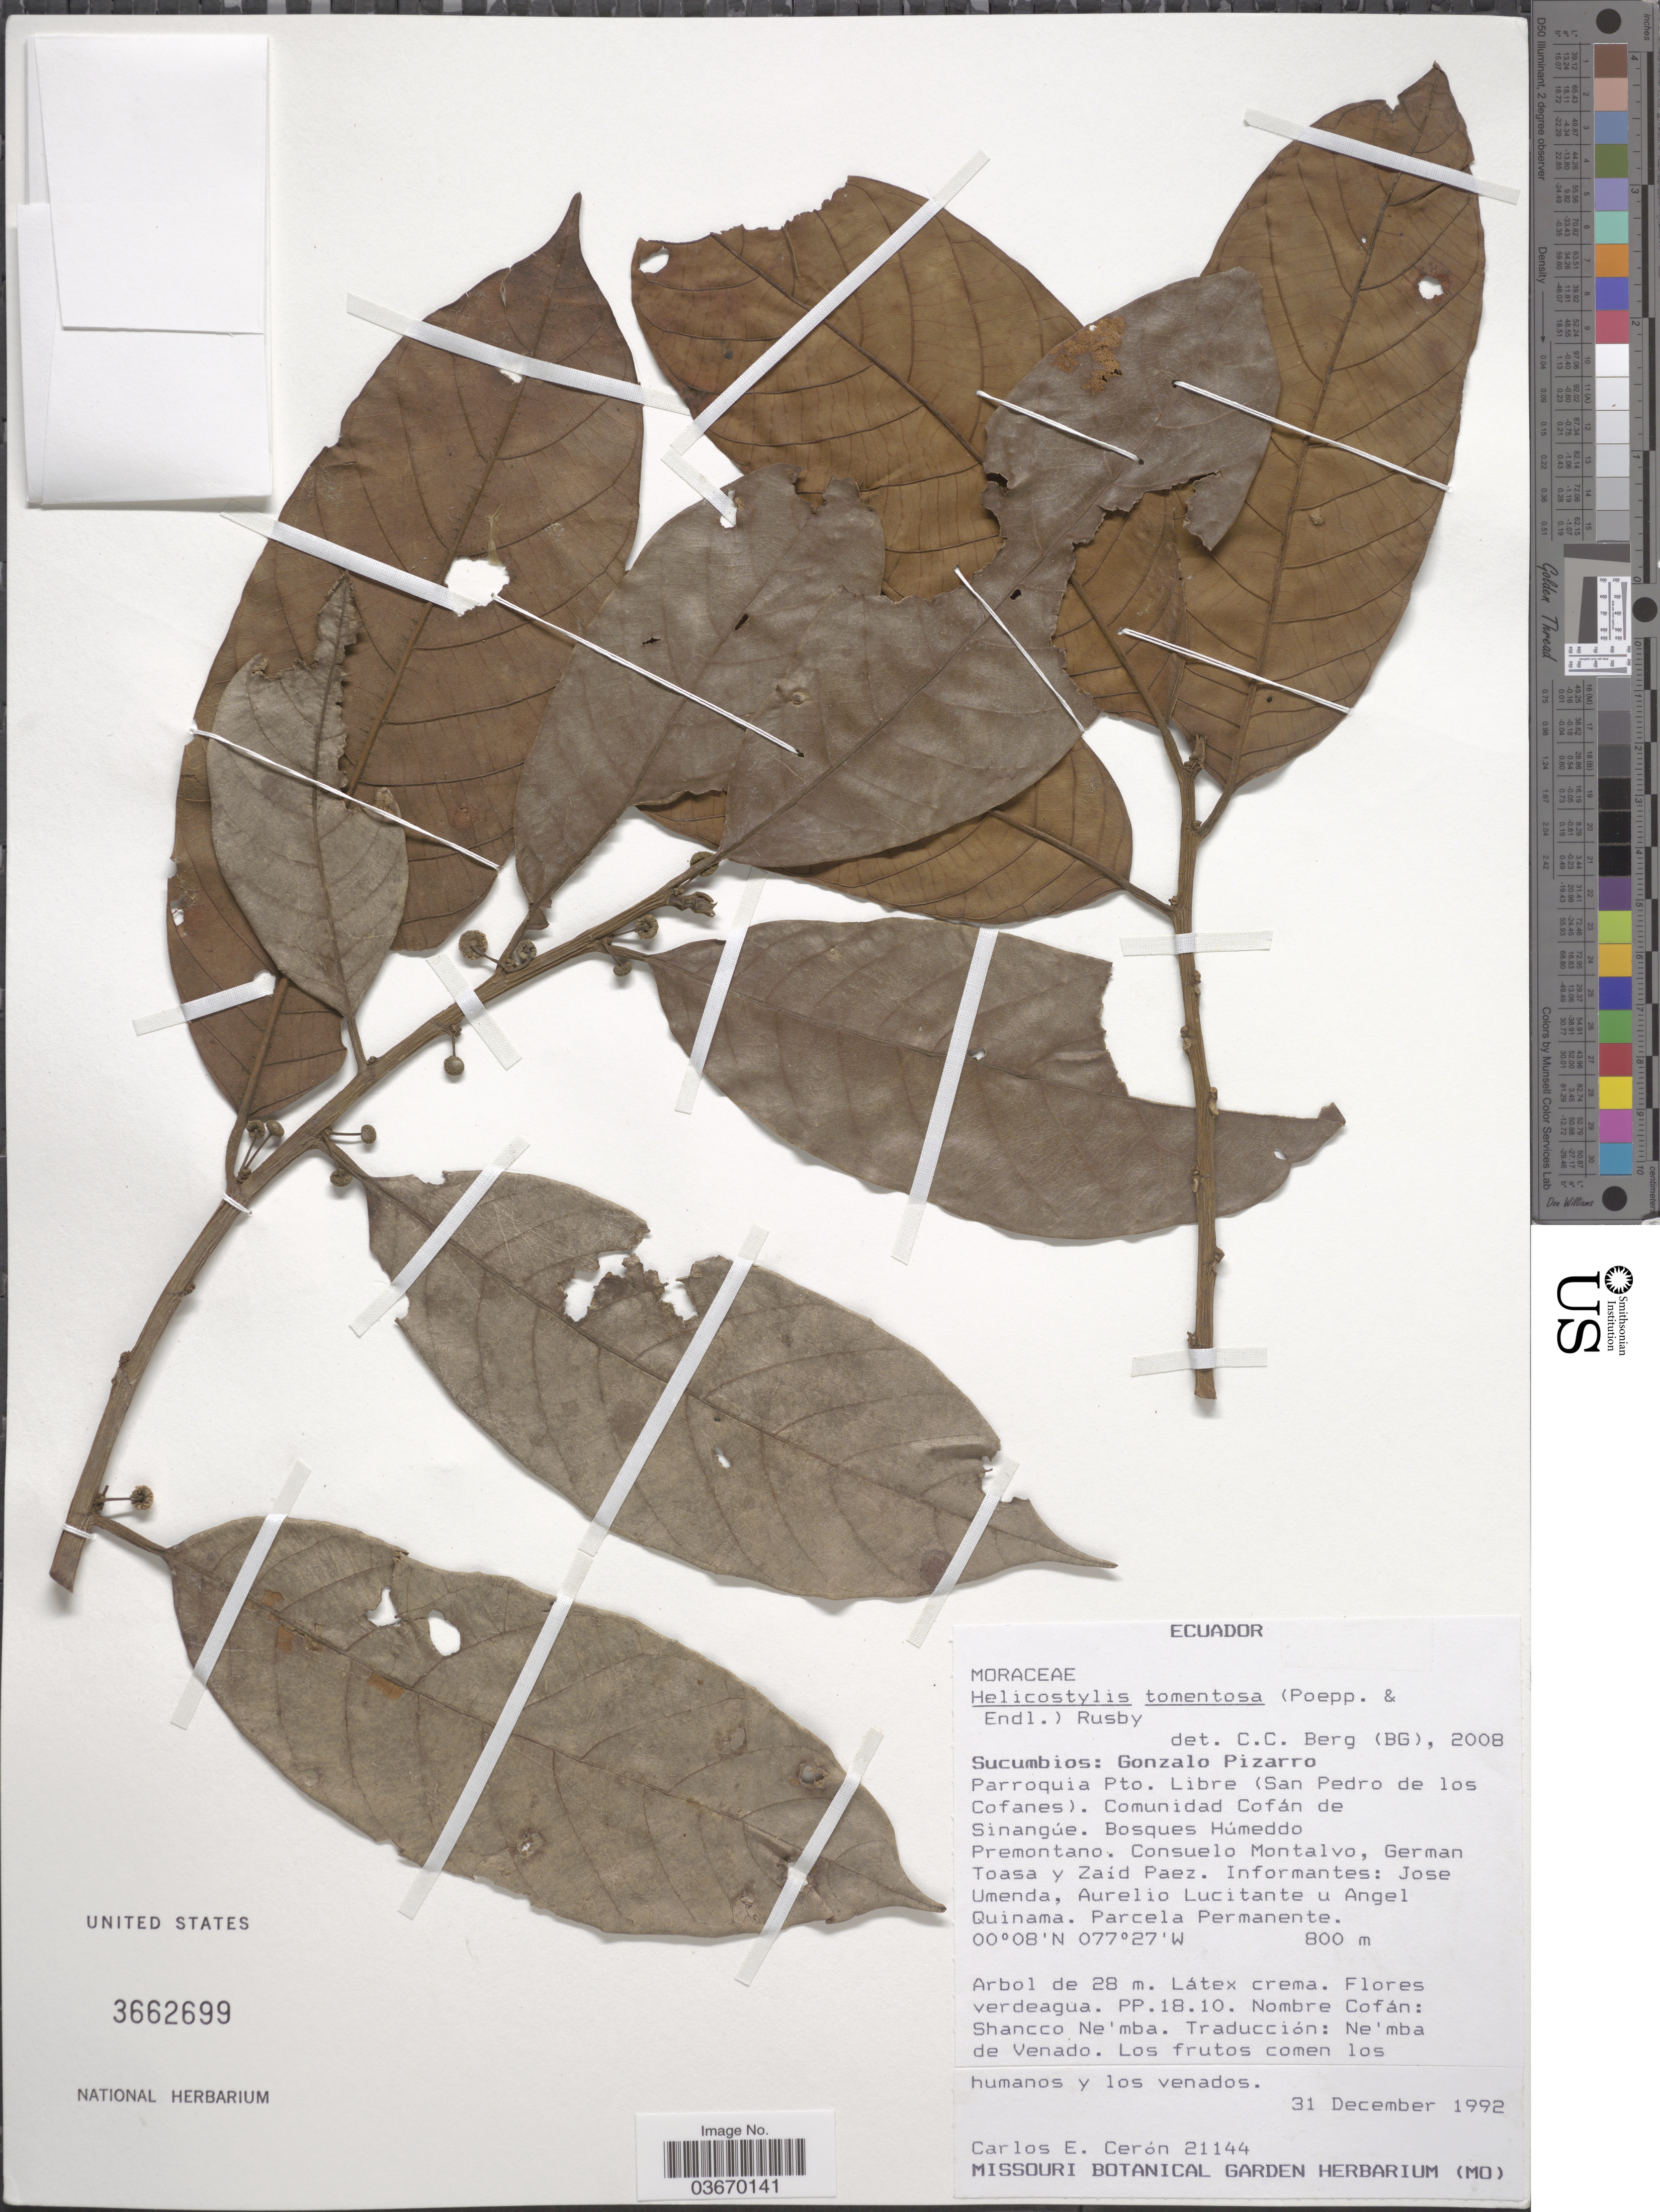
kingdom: Plantae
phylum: Tracheophyta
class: Magnoliopsida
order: Rosales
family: Moraceae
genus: Helicostylis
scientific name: Helicostylis tomentosa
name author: (Poepp. & Endl.) Rusby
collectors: C. E. Cerón M., C. Montalvo, G. Toasa & Z. Paéz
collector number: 21144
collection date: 1992-12-31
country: Ecuador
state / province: Sucumbíos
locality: Gonzalo Pizarro. Parroquia Pto. Libre (San Pedro de los Cofanes). Comunidad Cofán de Sinangúe.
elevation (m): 800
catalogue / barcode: US 3662699